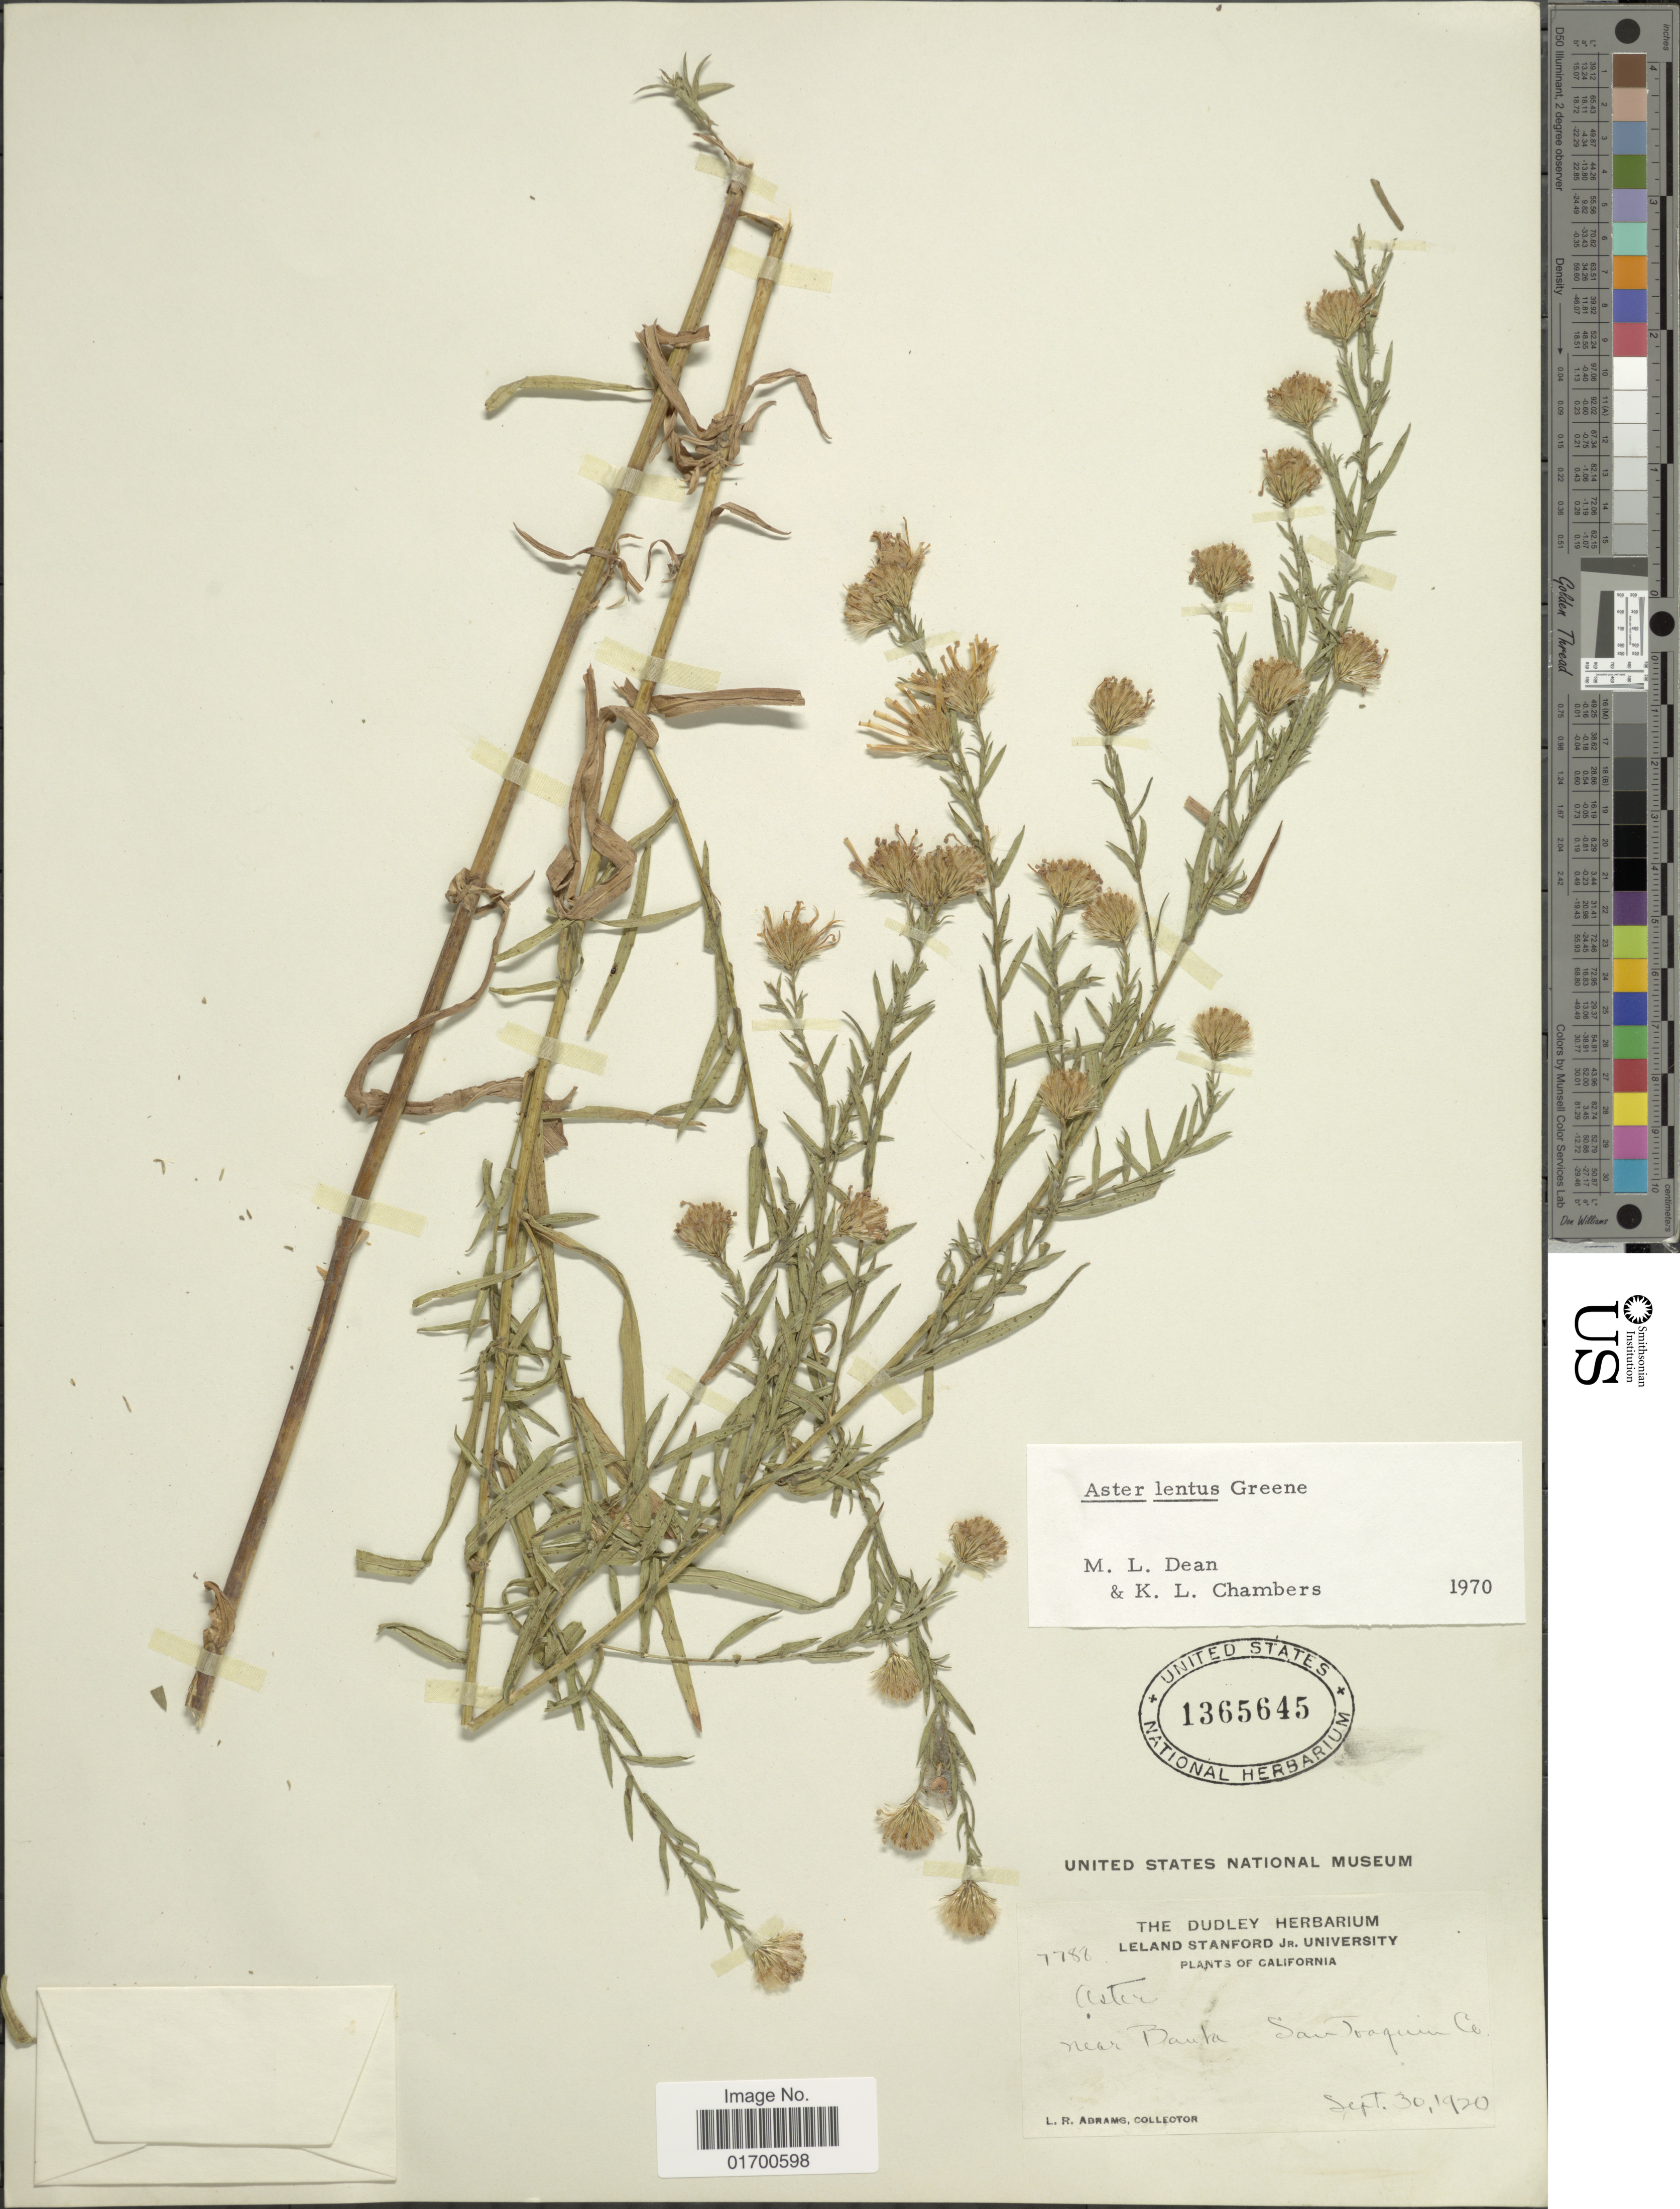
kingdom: Plantae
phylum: Tracheophyta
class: Magnoliopsida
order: Asterales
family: Asteraceae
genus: Symphyotrichum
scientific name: Symphyotrichum lentum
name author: (Greene) G.L. Nesom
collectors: L. Abrams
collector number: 7786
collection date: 1920-09-30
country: United States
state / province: California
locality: Near bank, San Juaquin Co.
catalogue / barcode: US 1365645